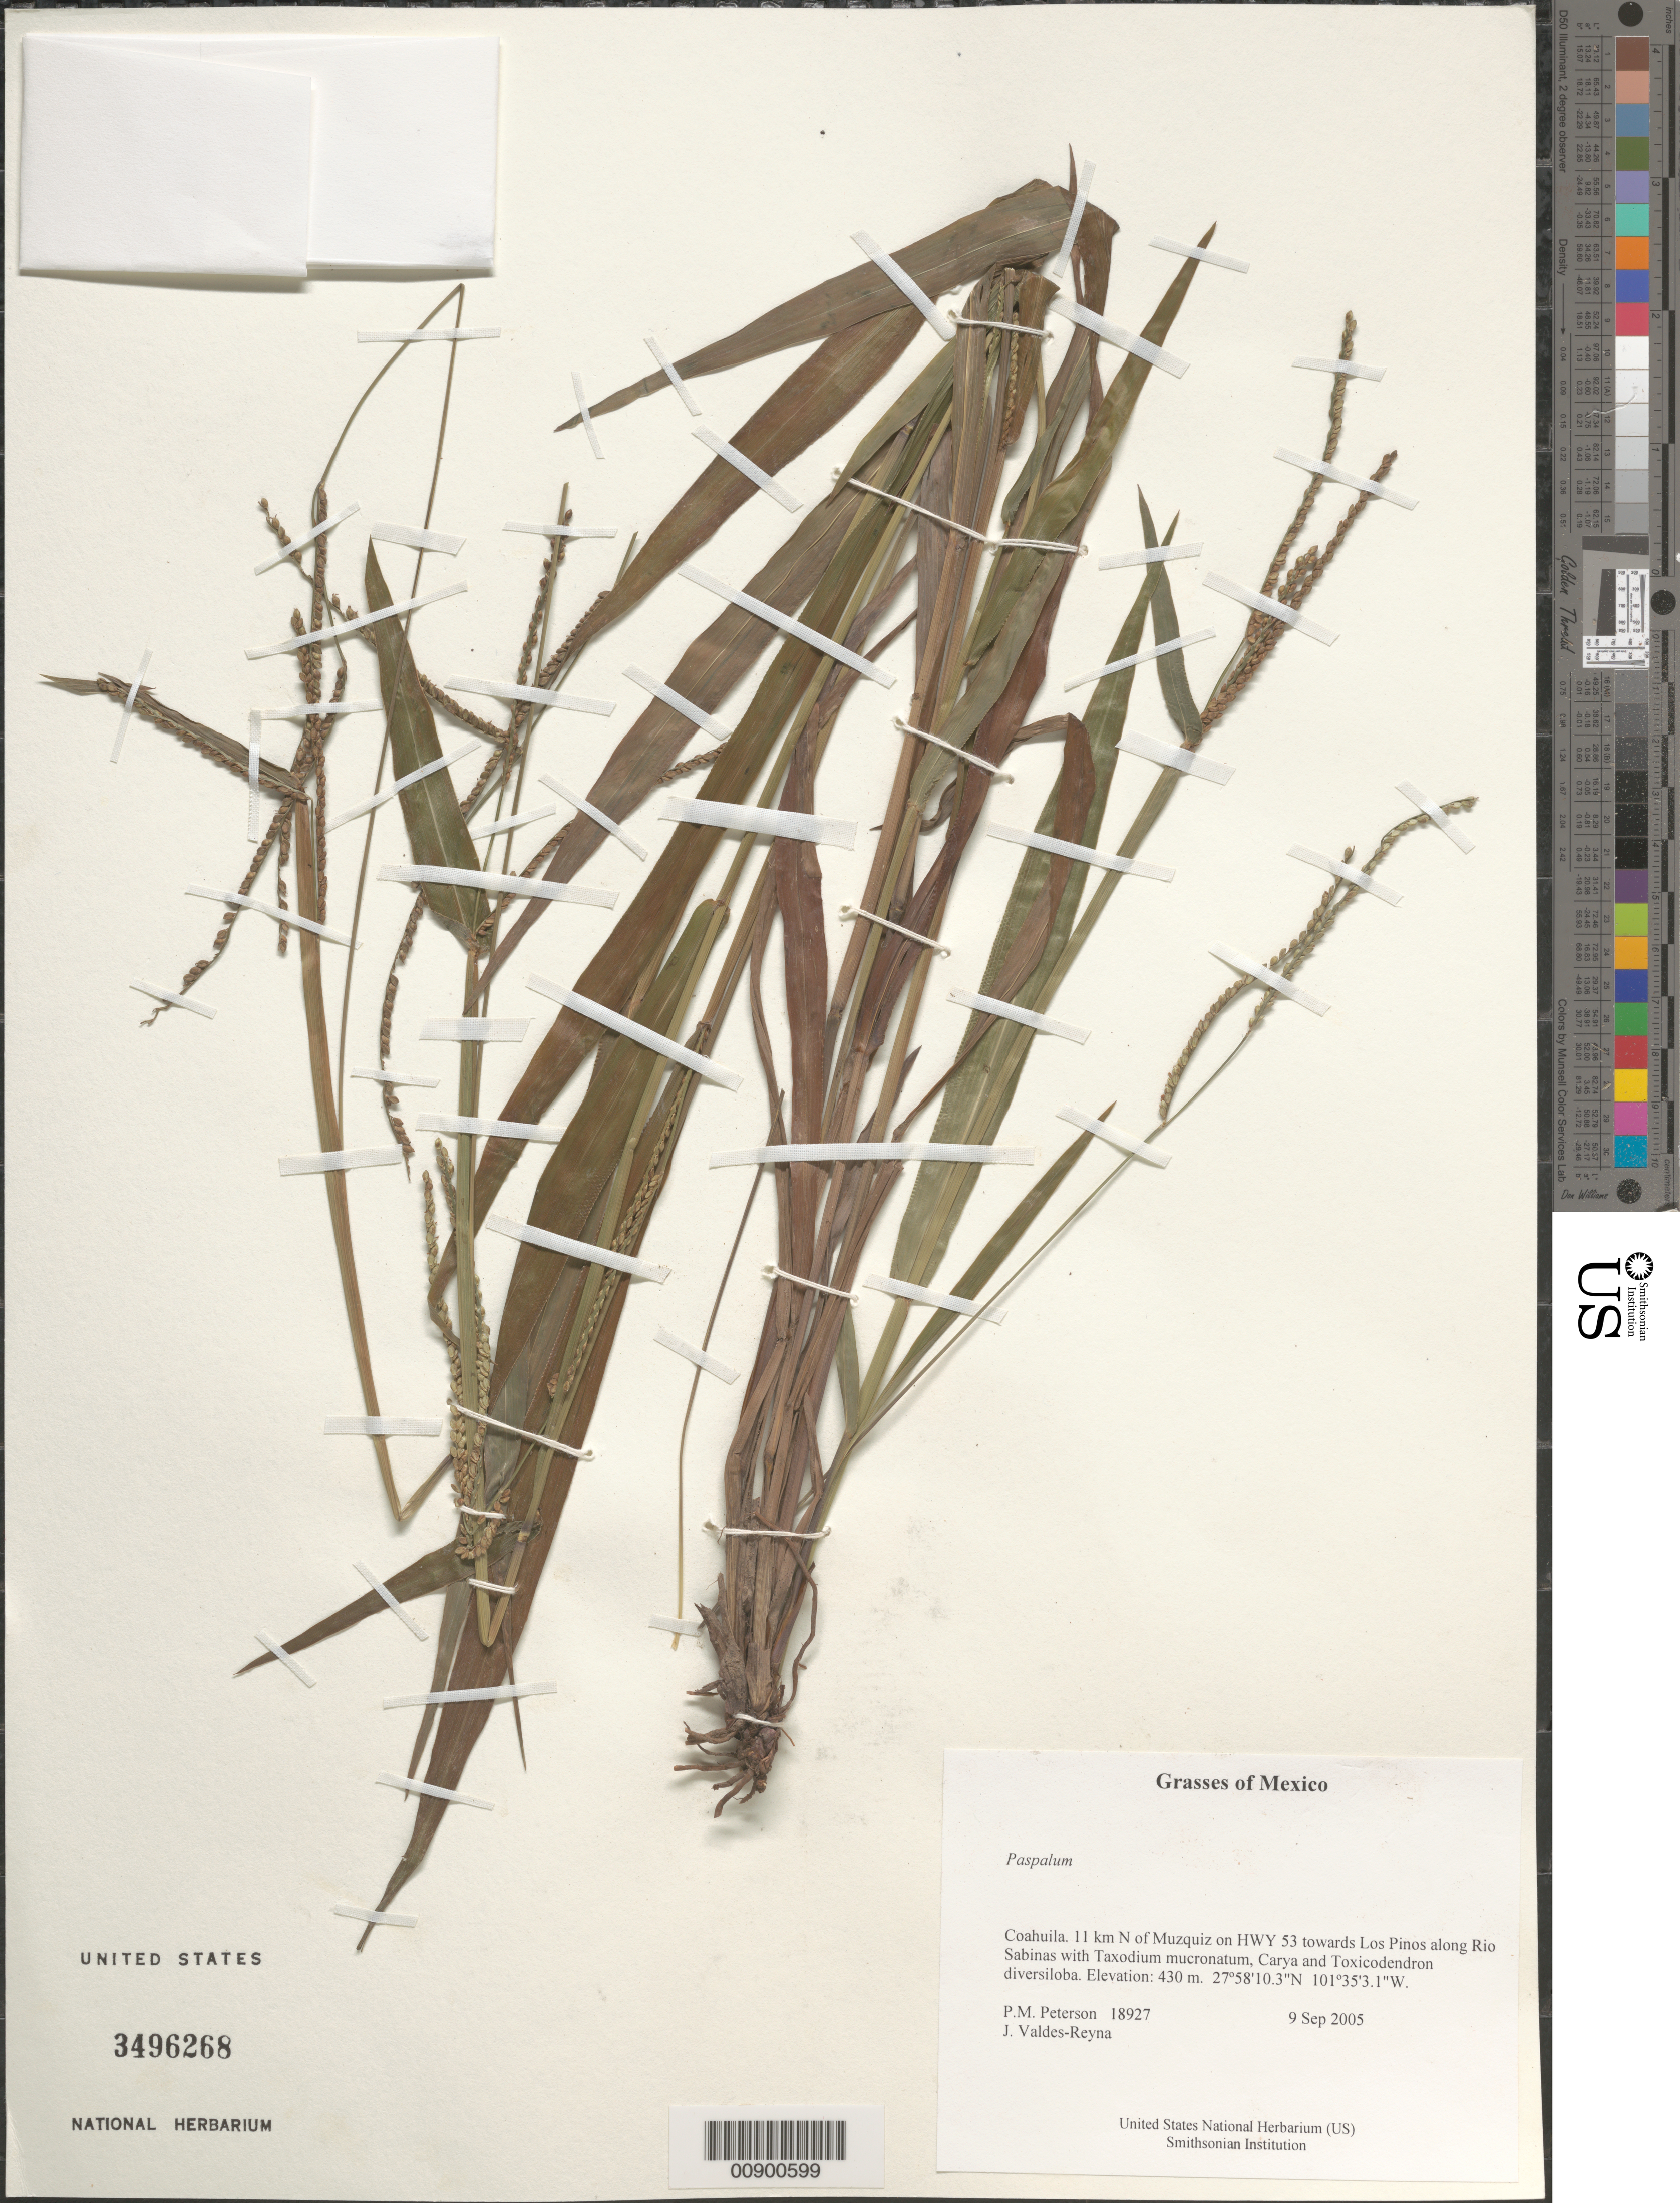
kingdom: Plantae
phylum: Tracheophyta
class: Liliopsida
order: Poales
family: Poaceae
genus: Paspalum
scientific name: Paspalum sp.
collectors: P. M. Peterson & J. Valdés-Reyna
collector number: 18927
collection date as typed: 09 Sep 2005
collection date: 2005-09-09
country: Mexico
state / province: Coahuila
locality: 11 km N of Muzquiz on HWY 53 towards Los Pinos along Rio Sabinas with Taxodium mucronatum, Carya and Toxicodendron diversiloba.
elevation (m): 430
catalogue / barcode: US 3496268